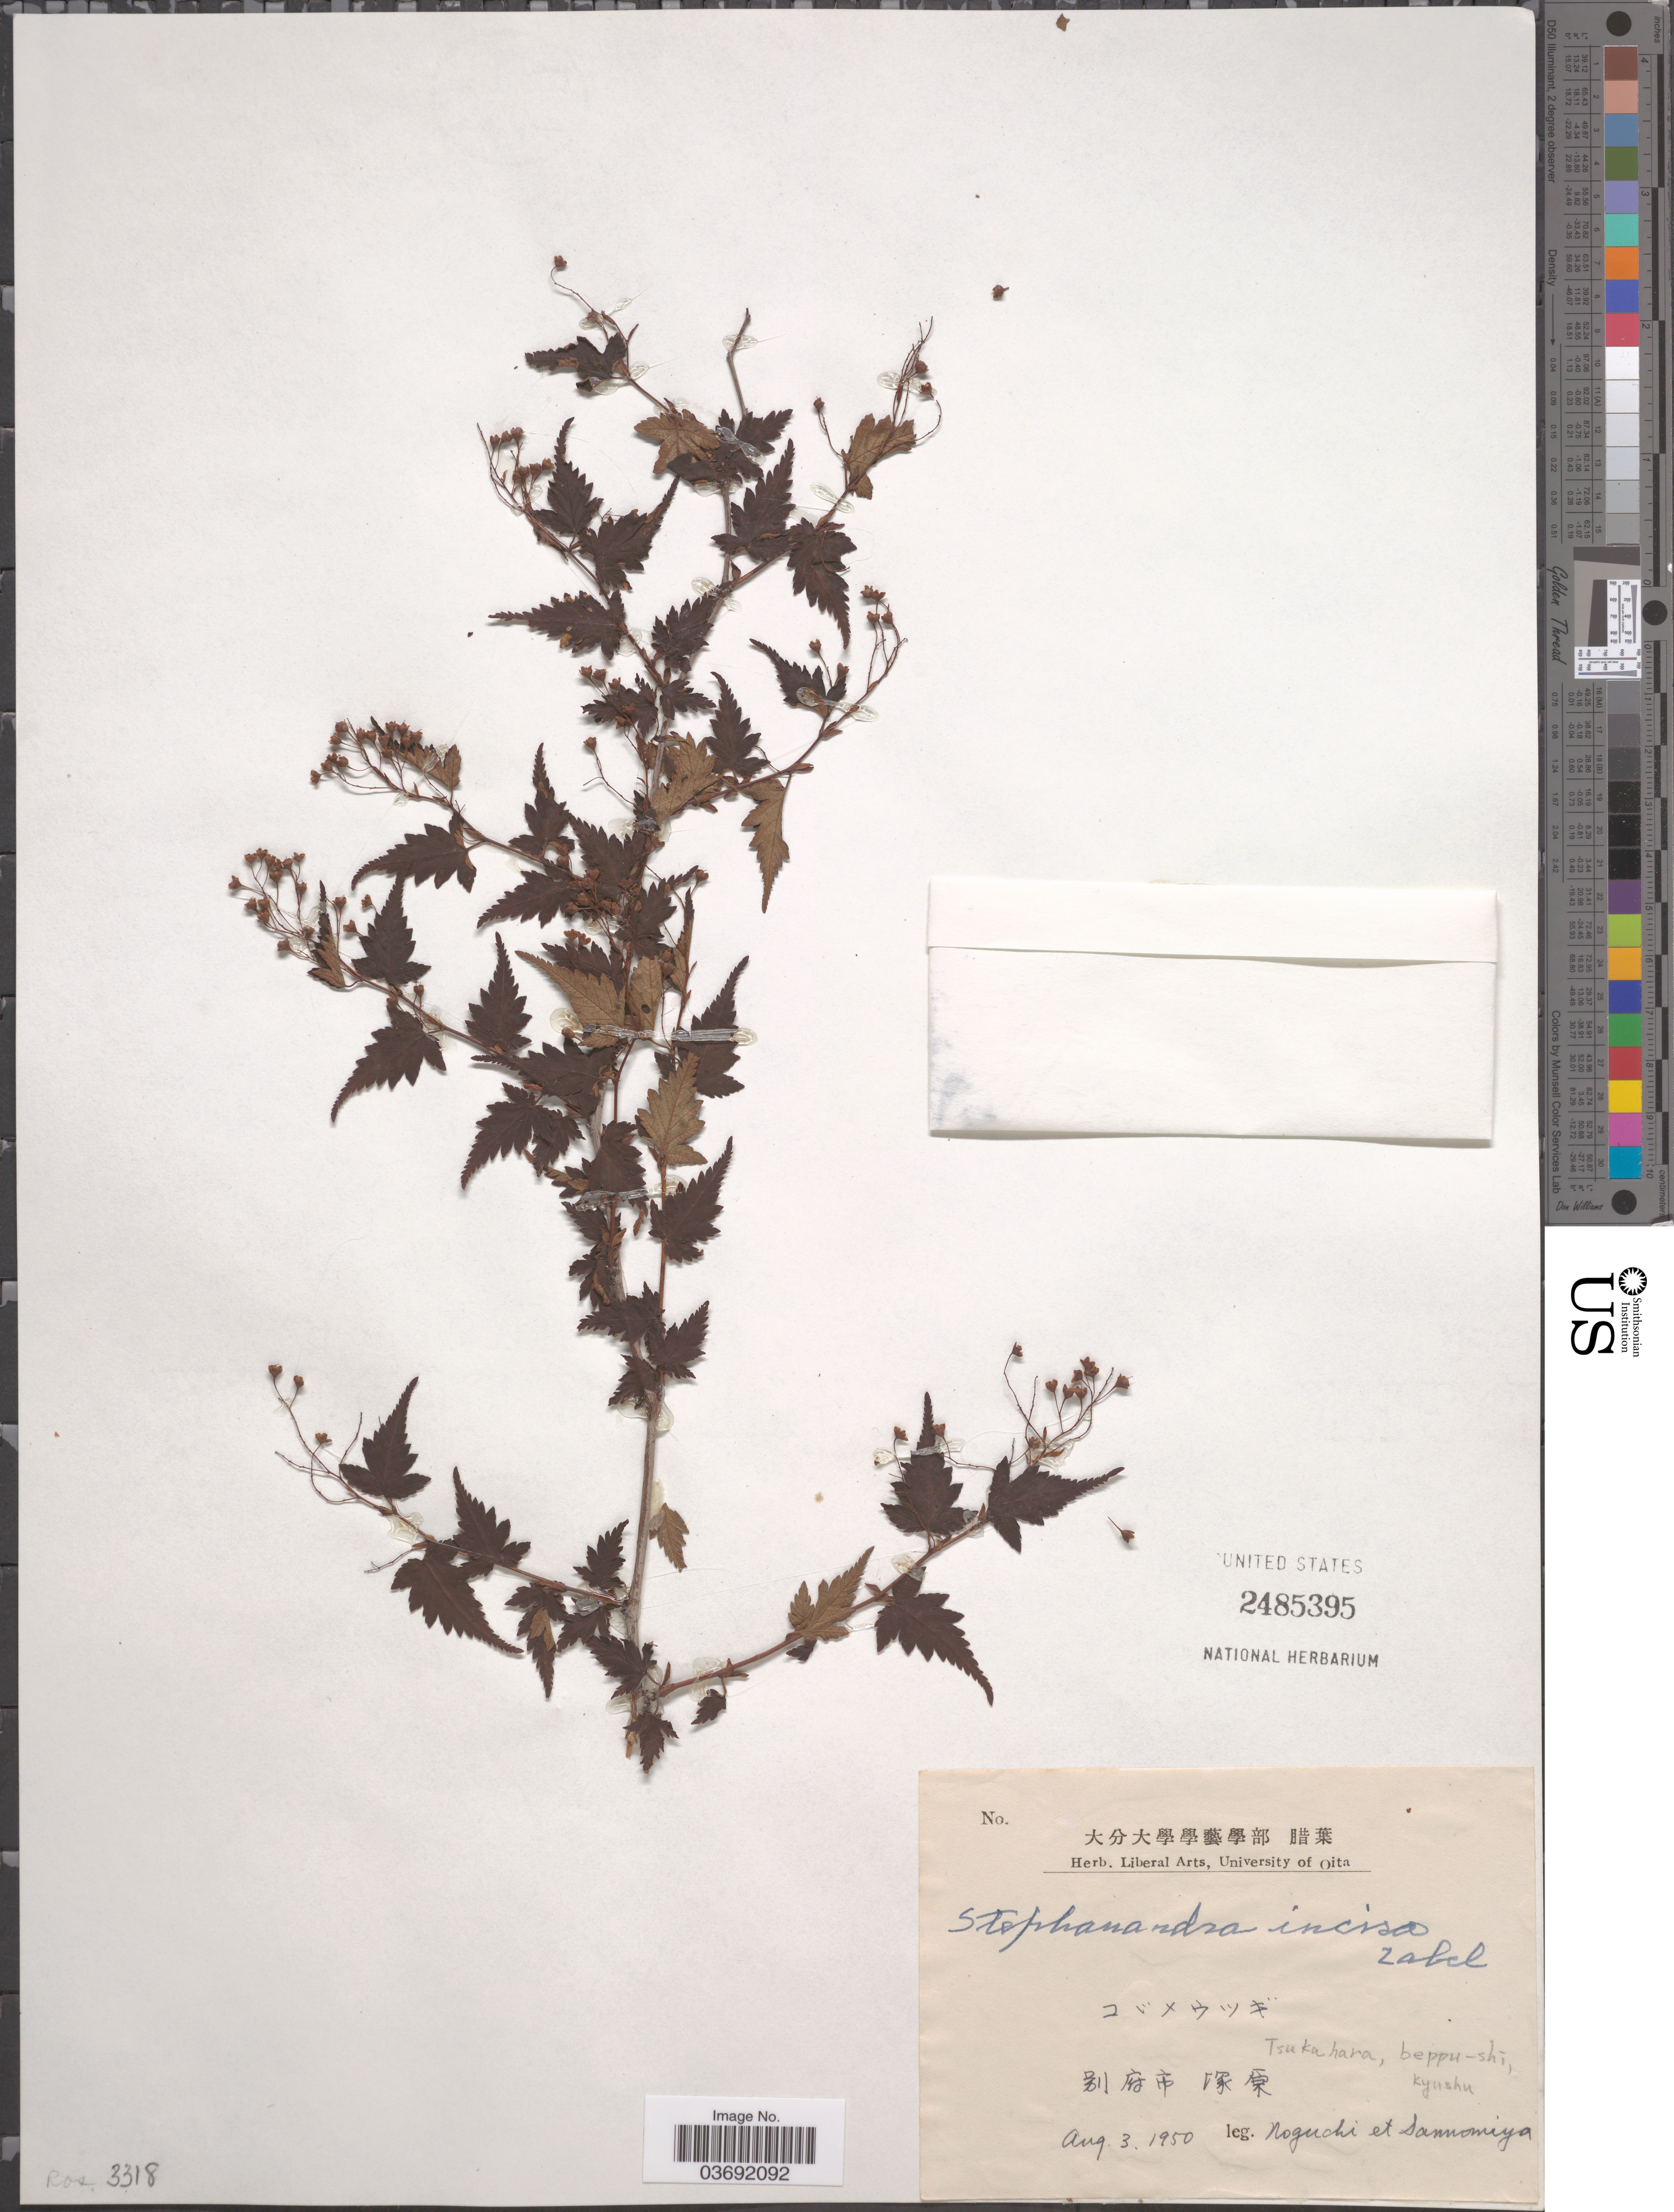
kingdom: Plantae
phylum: Tracheophyta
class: Magnoliopsida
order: Rosales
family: Rosaceae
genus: Neillia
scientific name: Neillia incisa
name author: (Thunb.) S.H. Oh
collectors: A. Noguchi & Sannomiya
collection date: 1950-08-03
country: Japan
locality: X. Tsukahara, beppu-shi, Kyushu.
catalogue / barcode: US 2485395